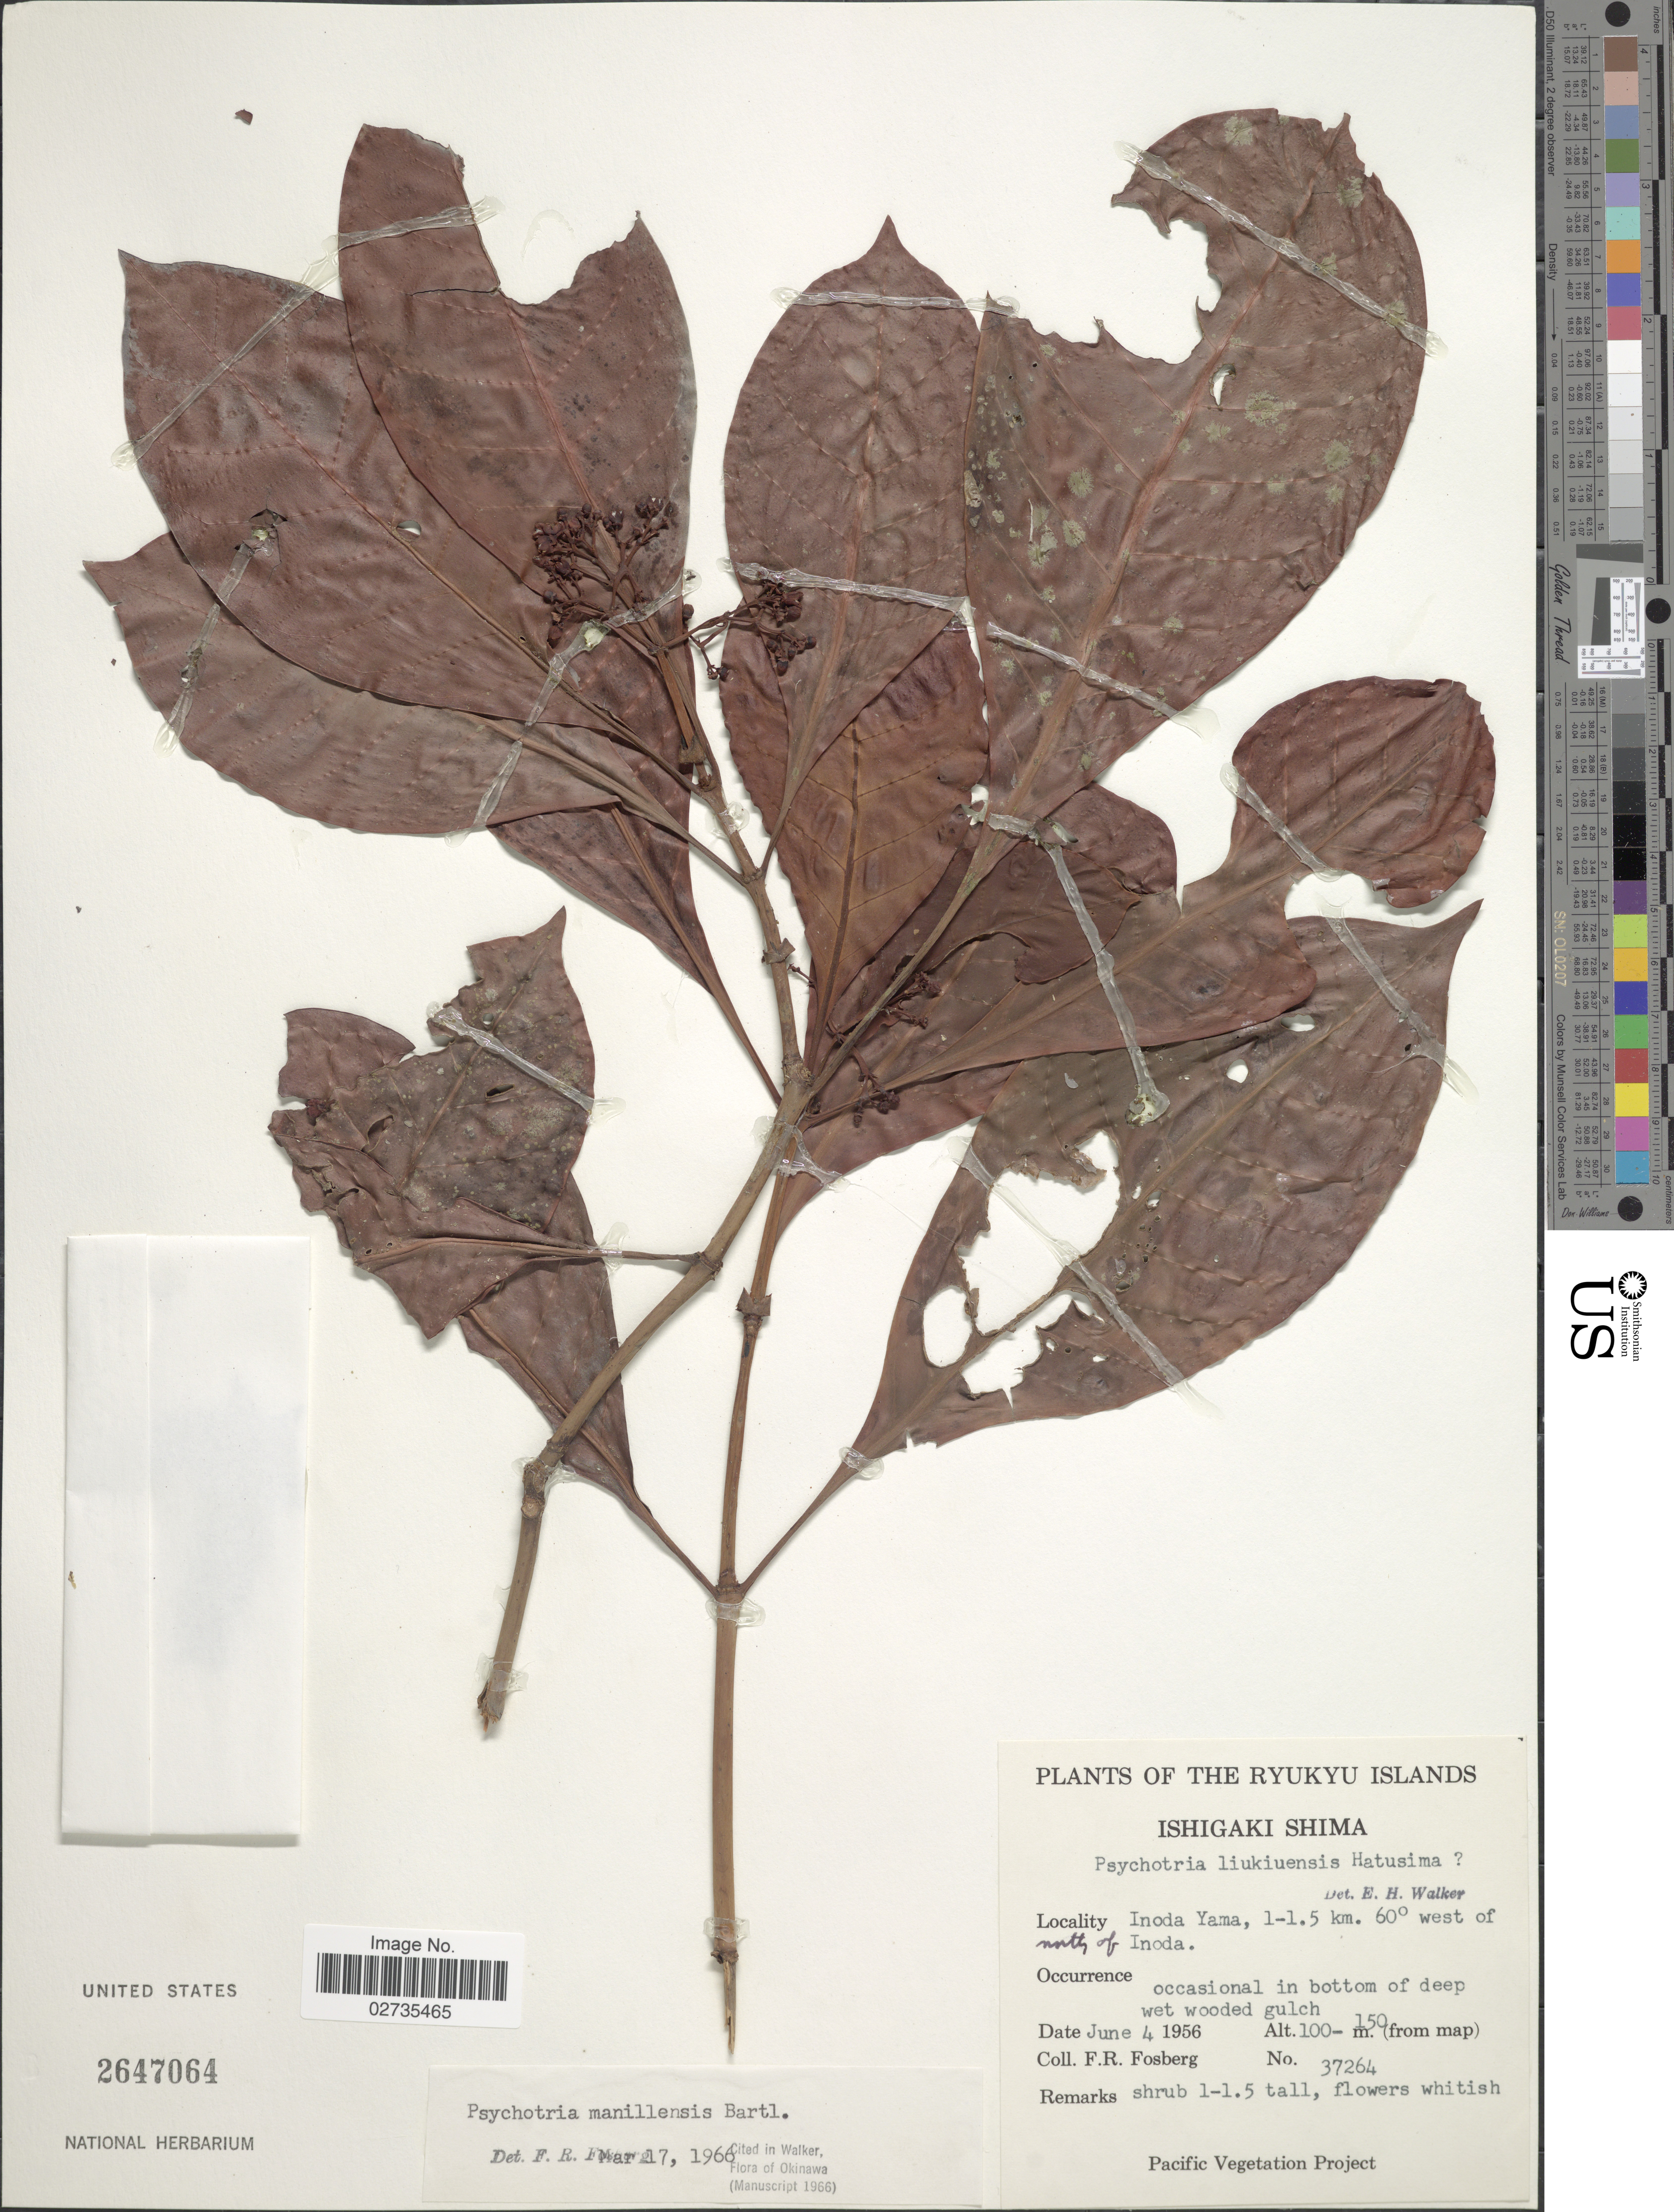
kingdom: Plantae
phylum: Tracheophyta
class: Magnoliopsida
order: Gentianales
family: Rubiaceae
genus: Psychotria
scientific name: Psychotria manillensis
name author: Bartl. ex DC.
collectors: F. R. Fosberg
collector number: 37264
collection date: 1956-06-04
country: Japan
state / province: Okinawa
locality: Ryukyu Islands. Ishigaki Shima. Inoda Yama, 1-1.5 km. 60° west of north of Inoda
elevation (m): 100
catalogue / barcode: US 2647064